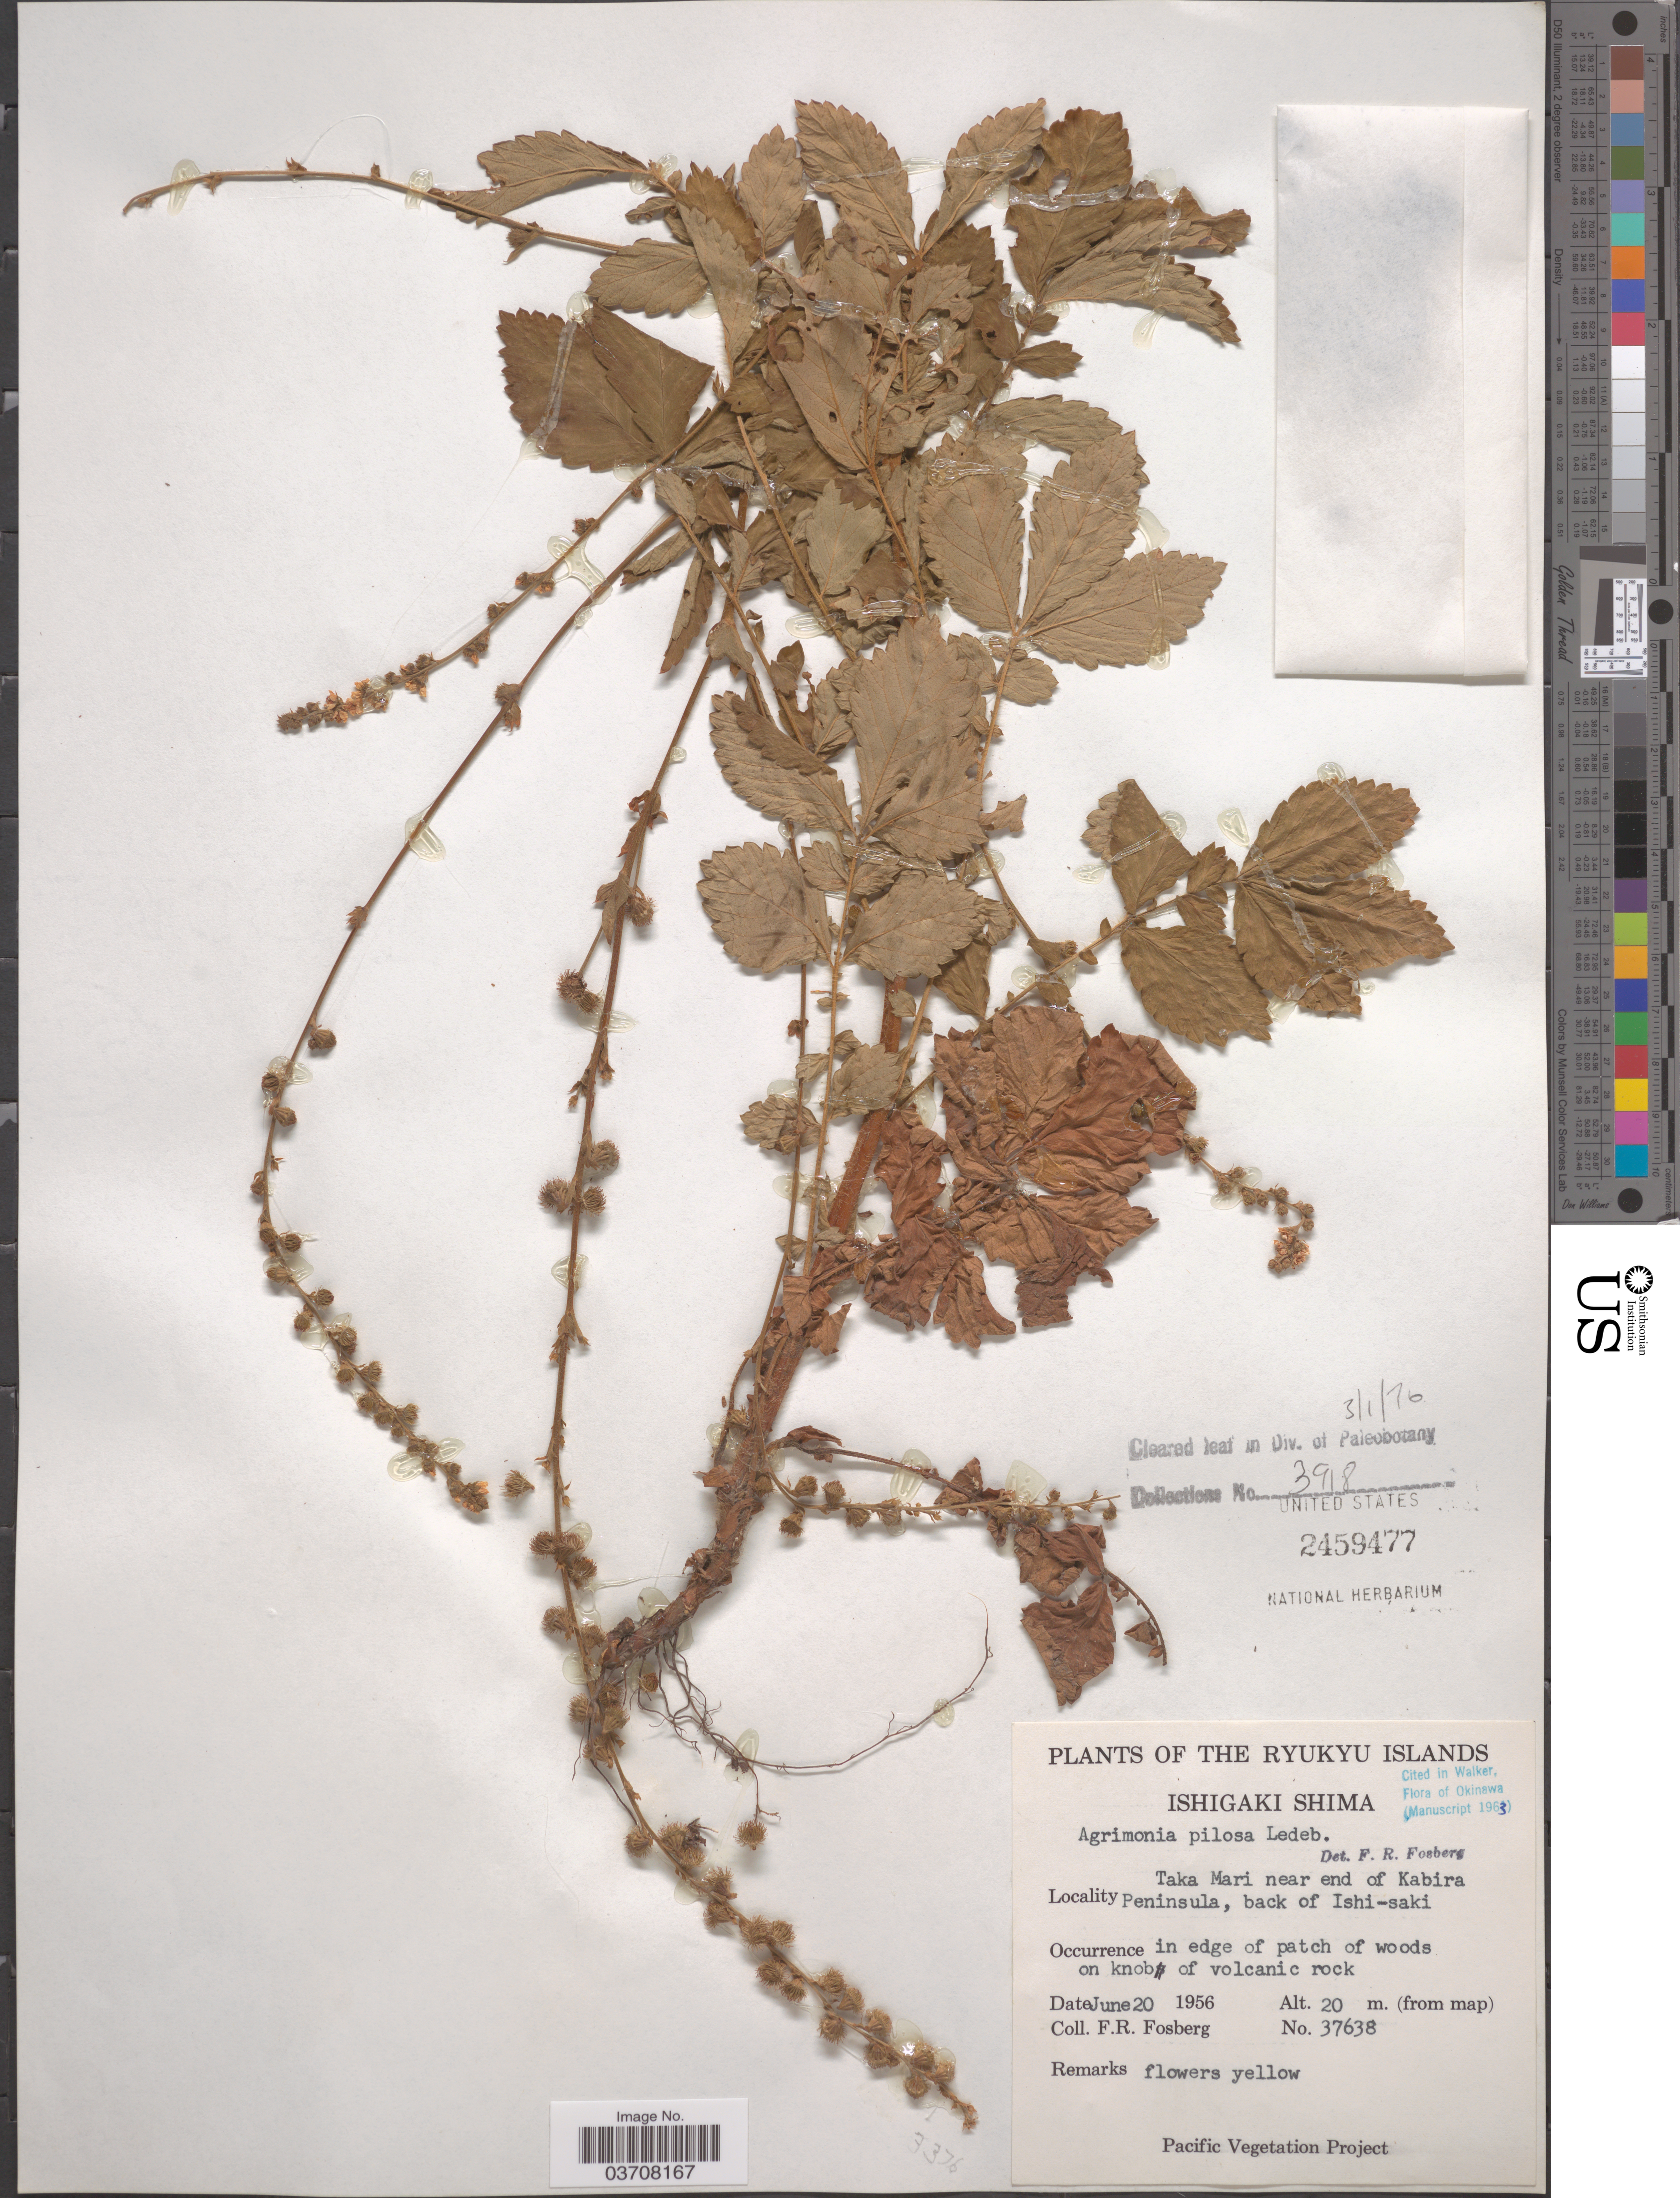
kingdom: Plantae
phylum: Tracheophyta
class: Magnoliopsida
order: Rosales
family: Rosaceae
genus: Agrimonia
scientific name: Agrimonia pilosa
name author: Ledeb.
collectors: F. R. Fosberg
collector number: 37638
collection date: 1956-06-20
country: Japan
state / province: Okinawa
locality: The Ryukyu Islands. Ishigaki Shima. Taka Mari near end of Kabira Peninsula, back of Ishi-saki.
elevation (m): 20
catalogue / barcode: US 2459477